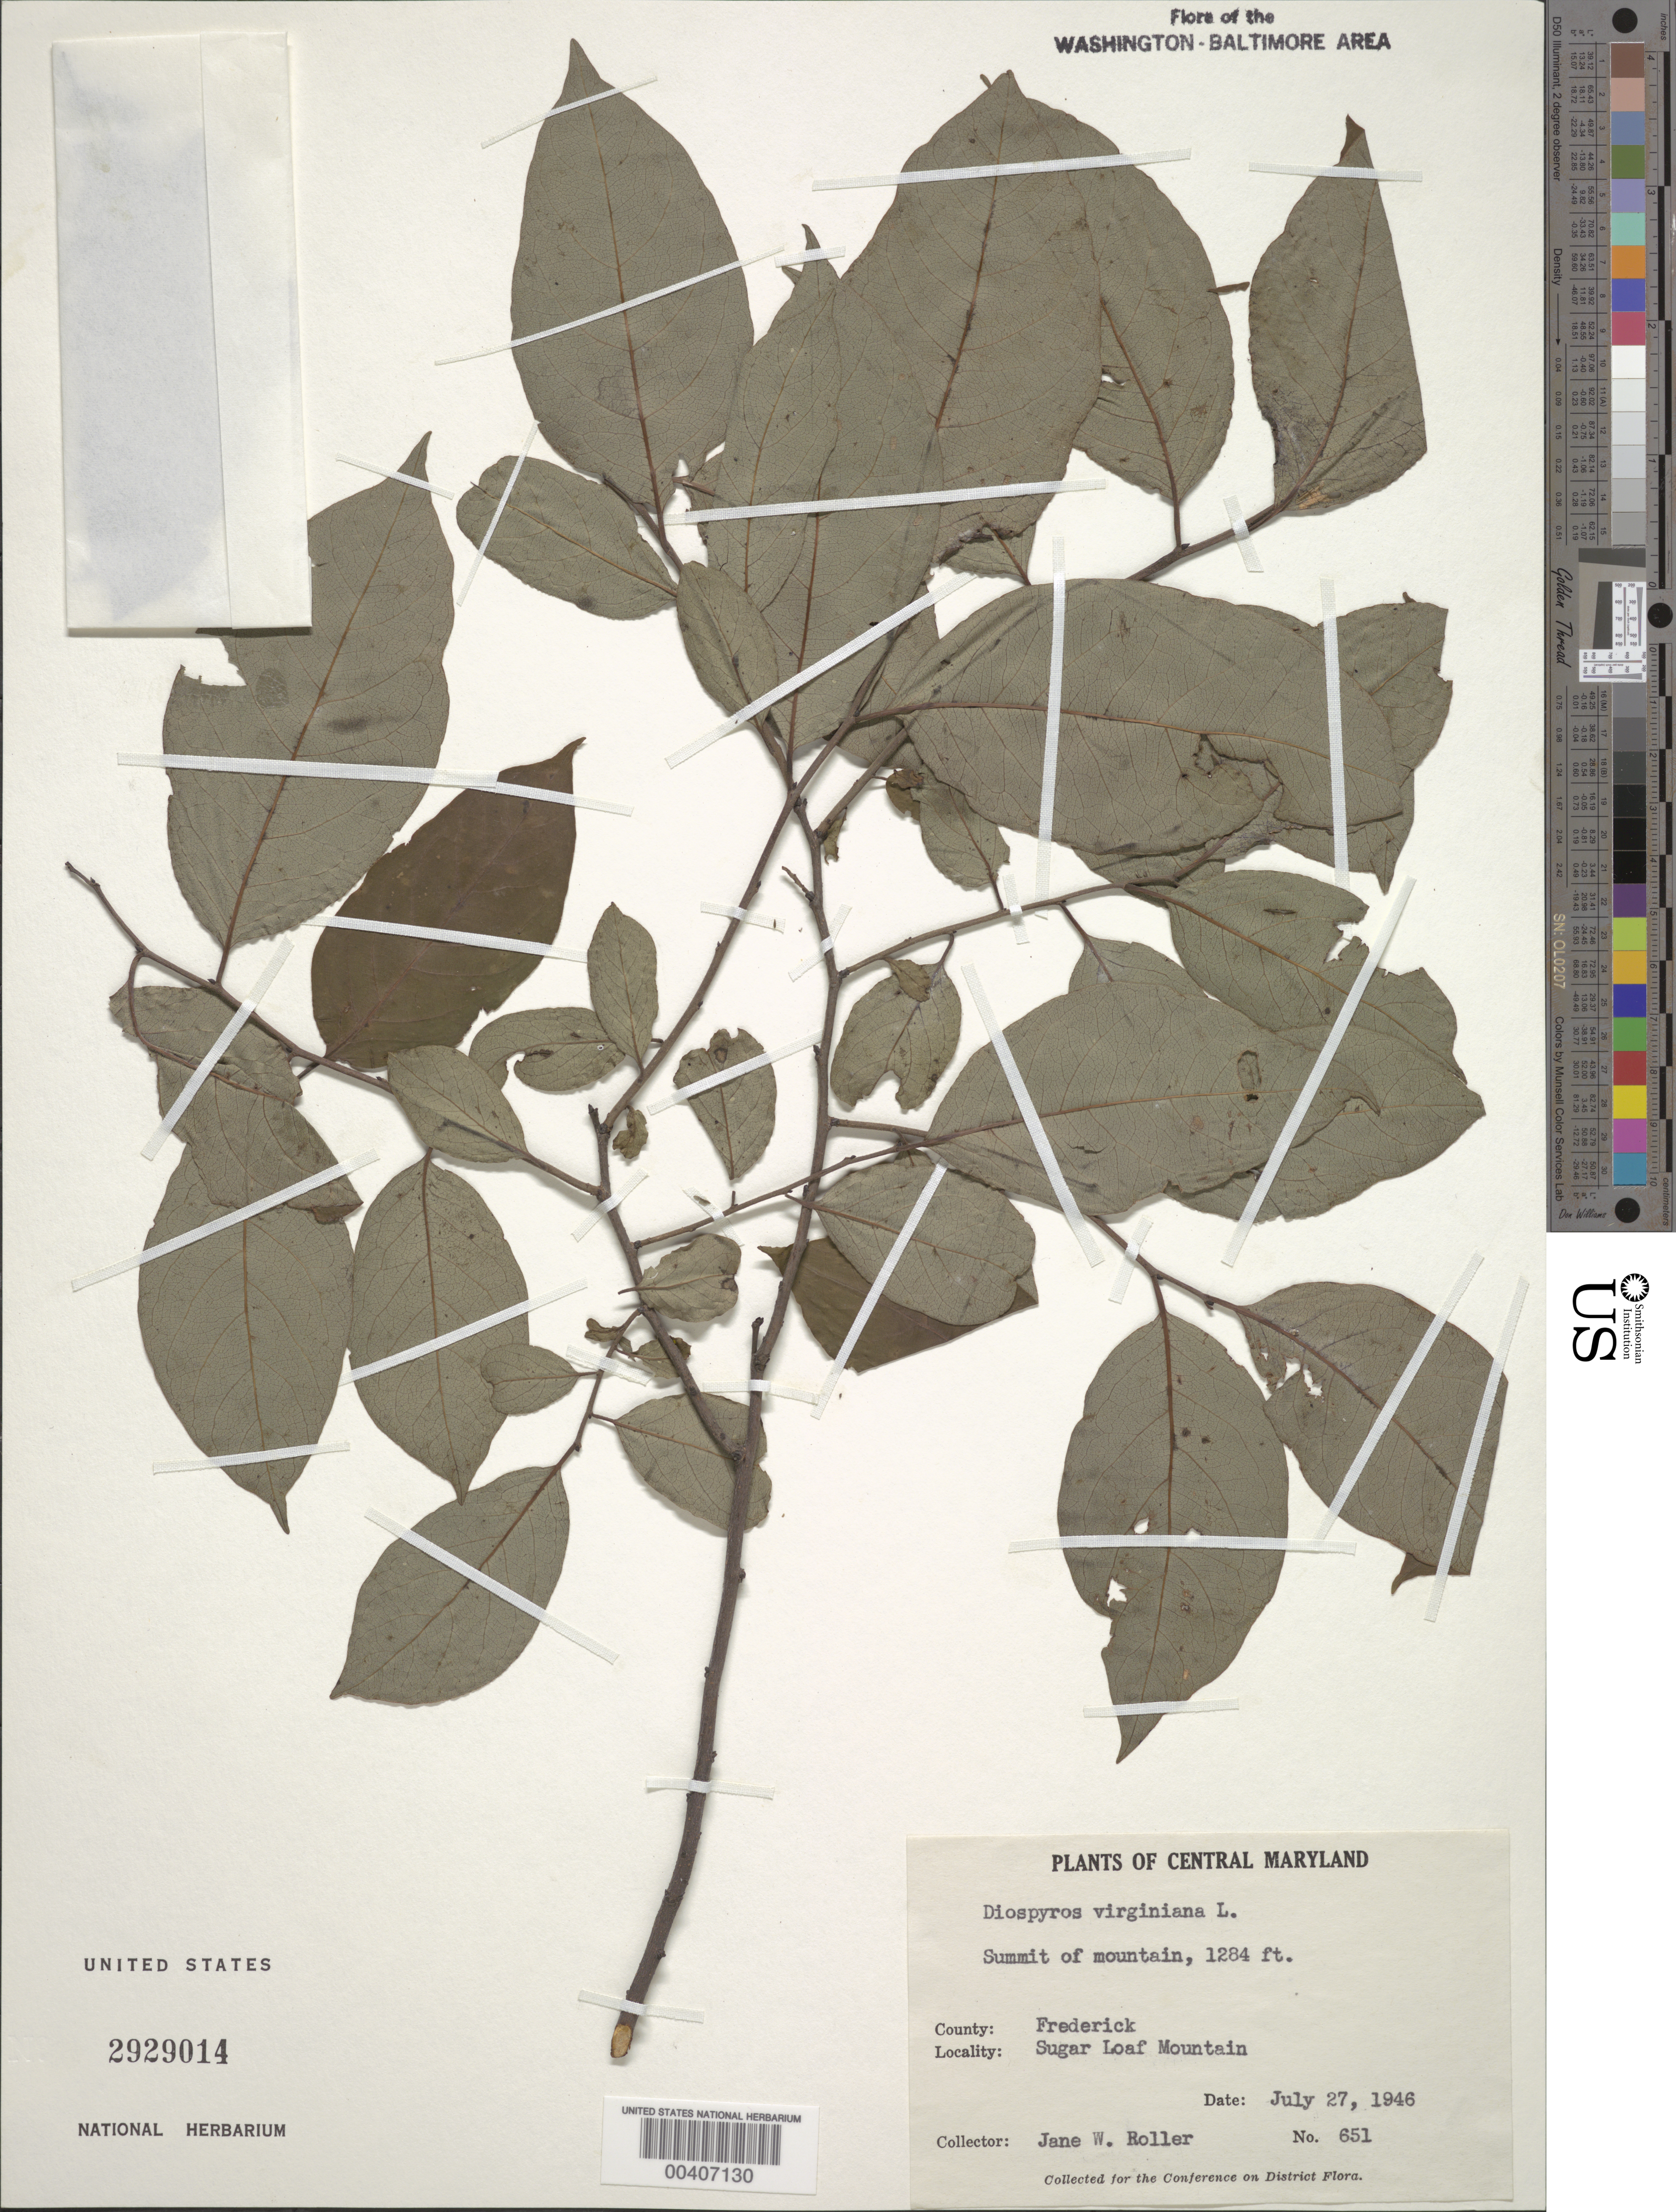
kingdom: Plantae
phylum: Tracheophyta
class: Magnoliopsida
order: Ericales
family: Ebenaceae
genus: Diospyros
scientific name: Diospyros virginiana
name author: L.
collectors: J. W. Roller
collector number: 651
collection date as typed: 27 Jul 1946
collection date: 1946-07-27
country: United States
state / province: Maryland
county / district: Frederick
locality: Sugar Loaf Mountain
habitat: Summit of mountain, 1284 ft.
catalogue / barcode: US 2929014